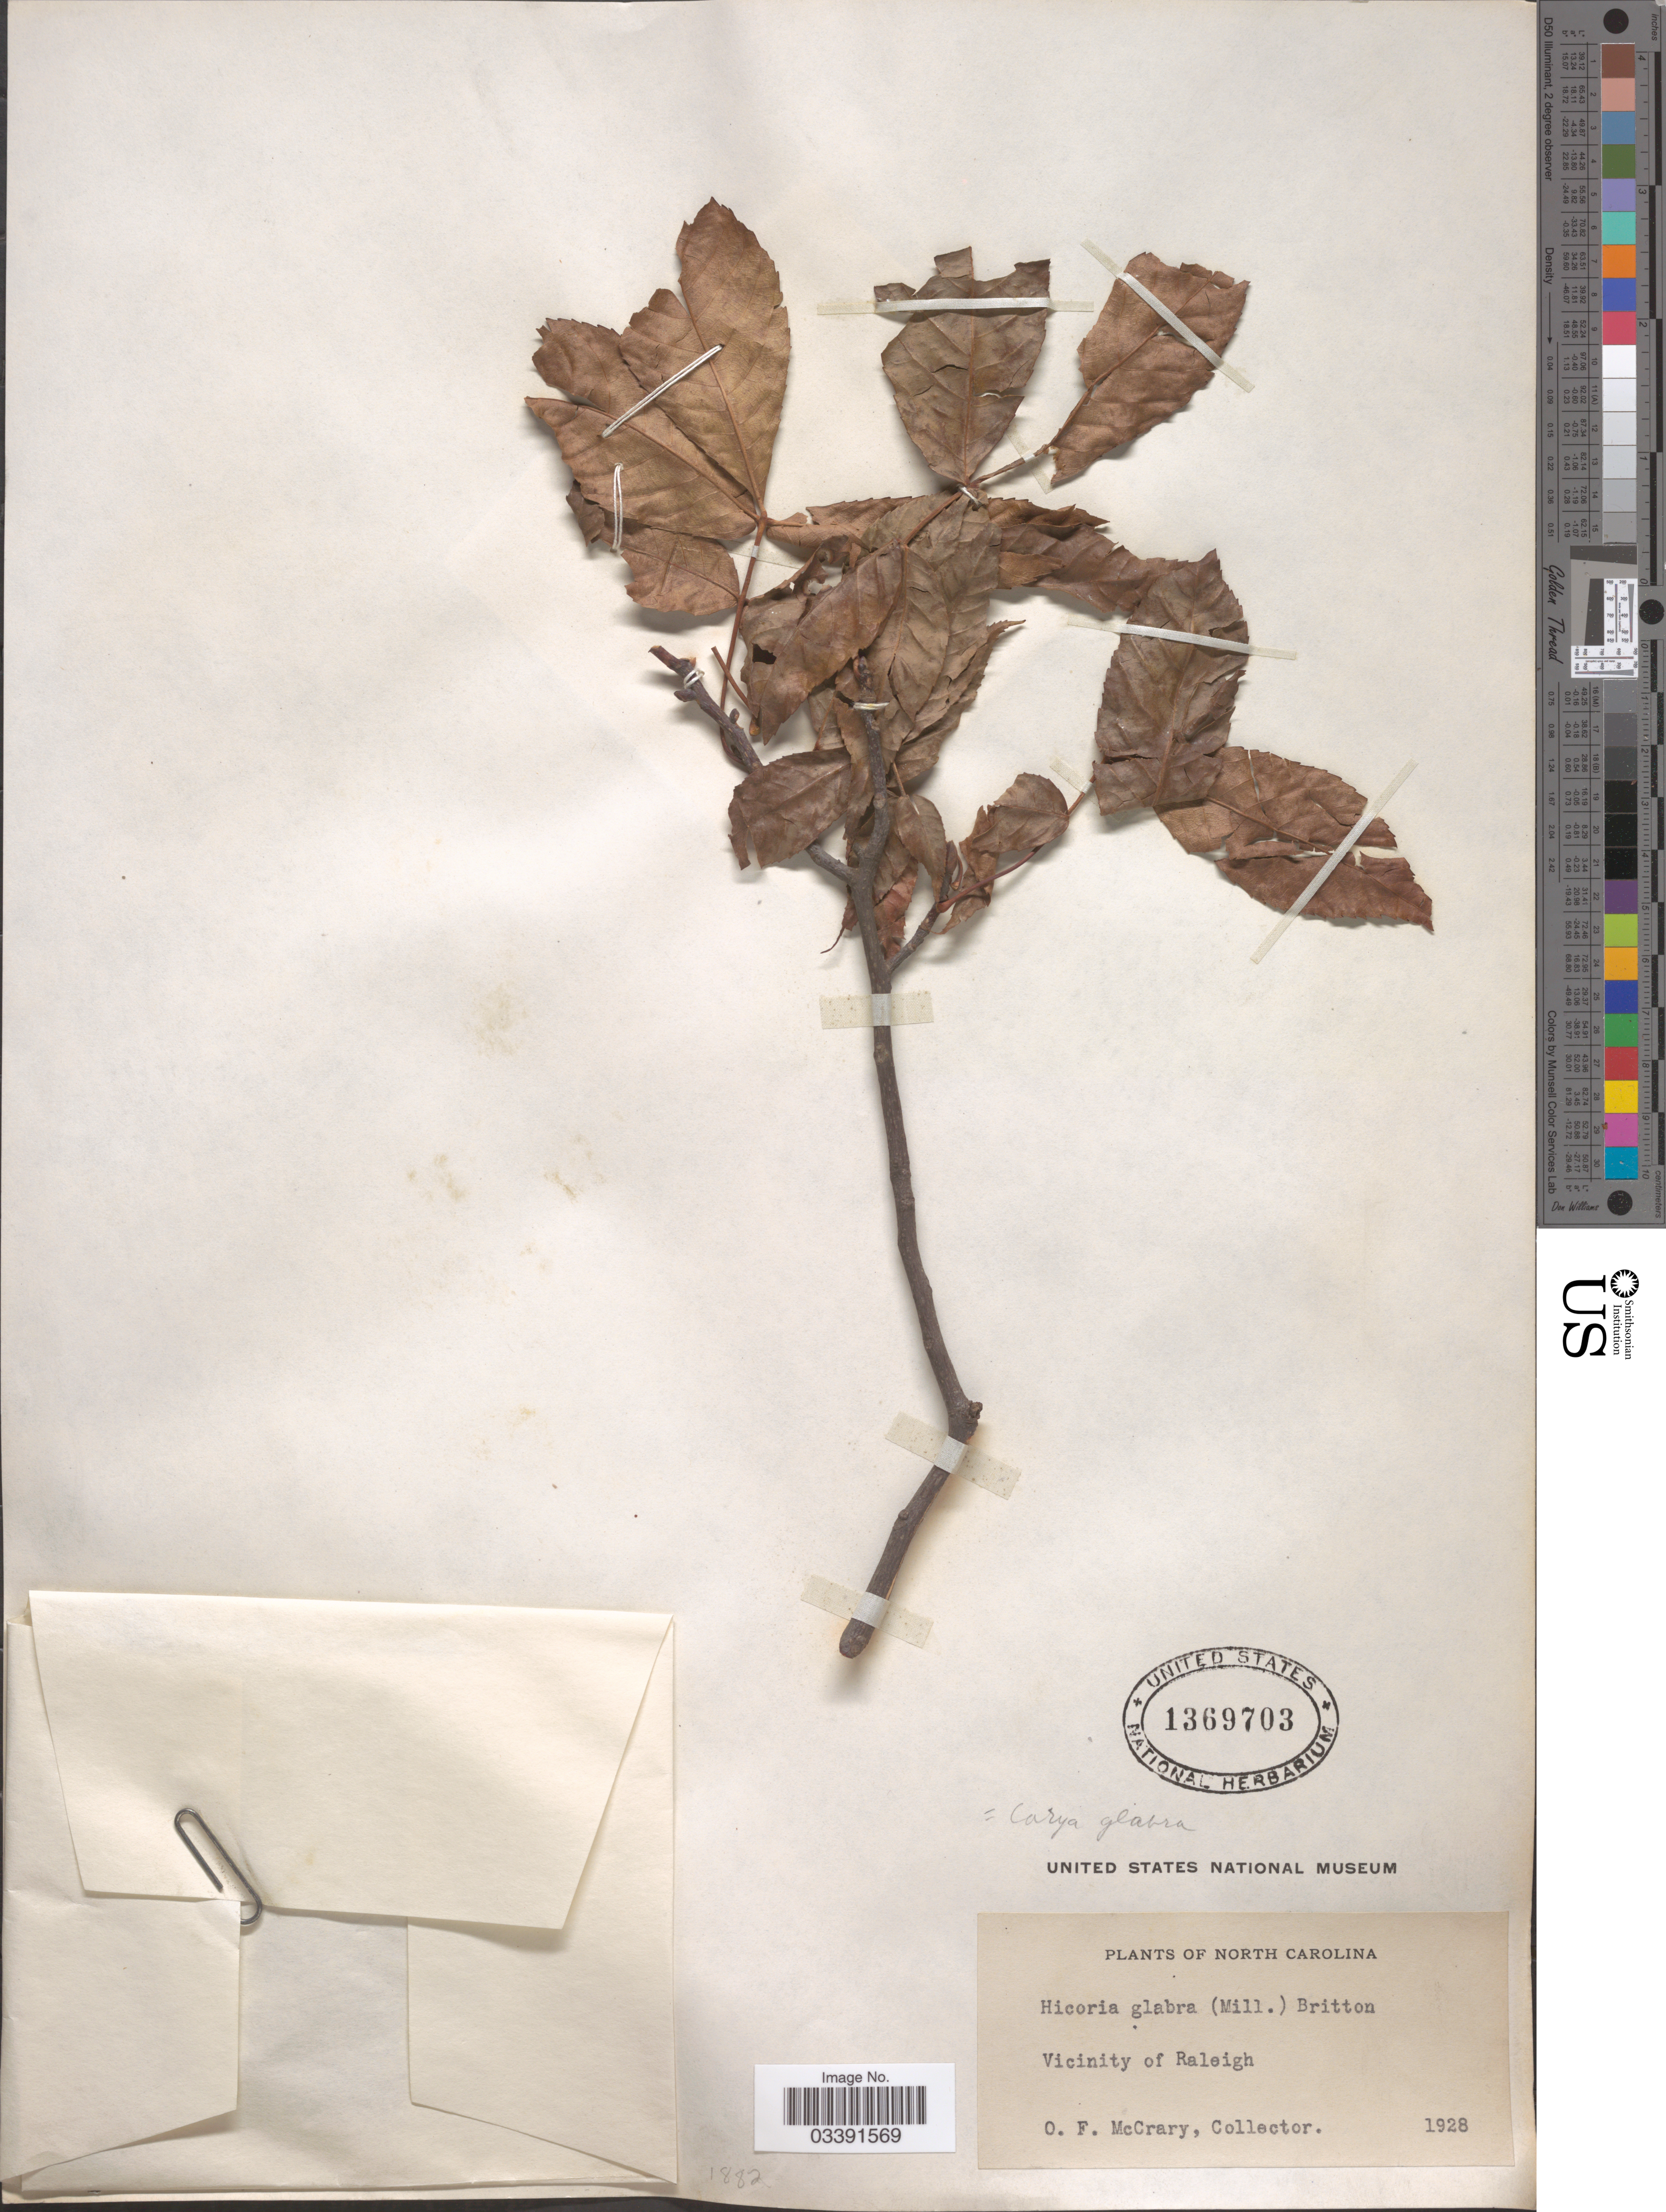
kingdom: Plantae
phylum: Tracheophyta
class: Magnoliopsida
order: Fagales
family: Juglandaceae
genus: Carya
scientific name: Carya glabra var. glabra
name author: (Mill.) Sweet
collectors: O. McCrary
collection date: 1928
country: United States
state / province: North Carolina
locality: Vicinity of Raleigh.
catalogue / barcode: US 1369703